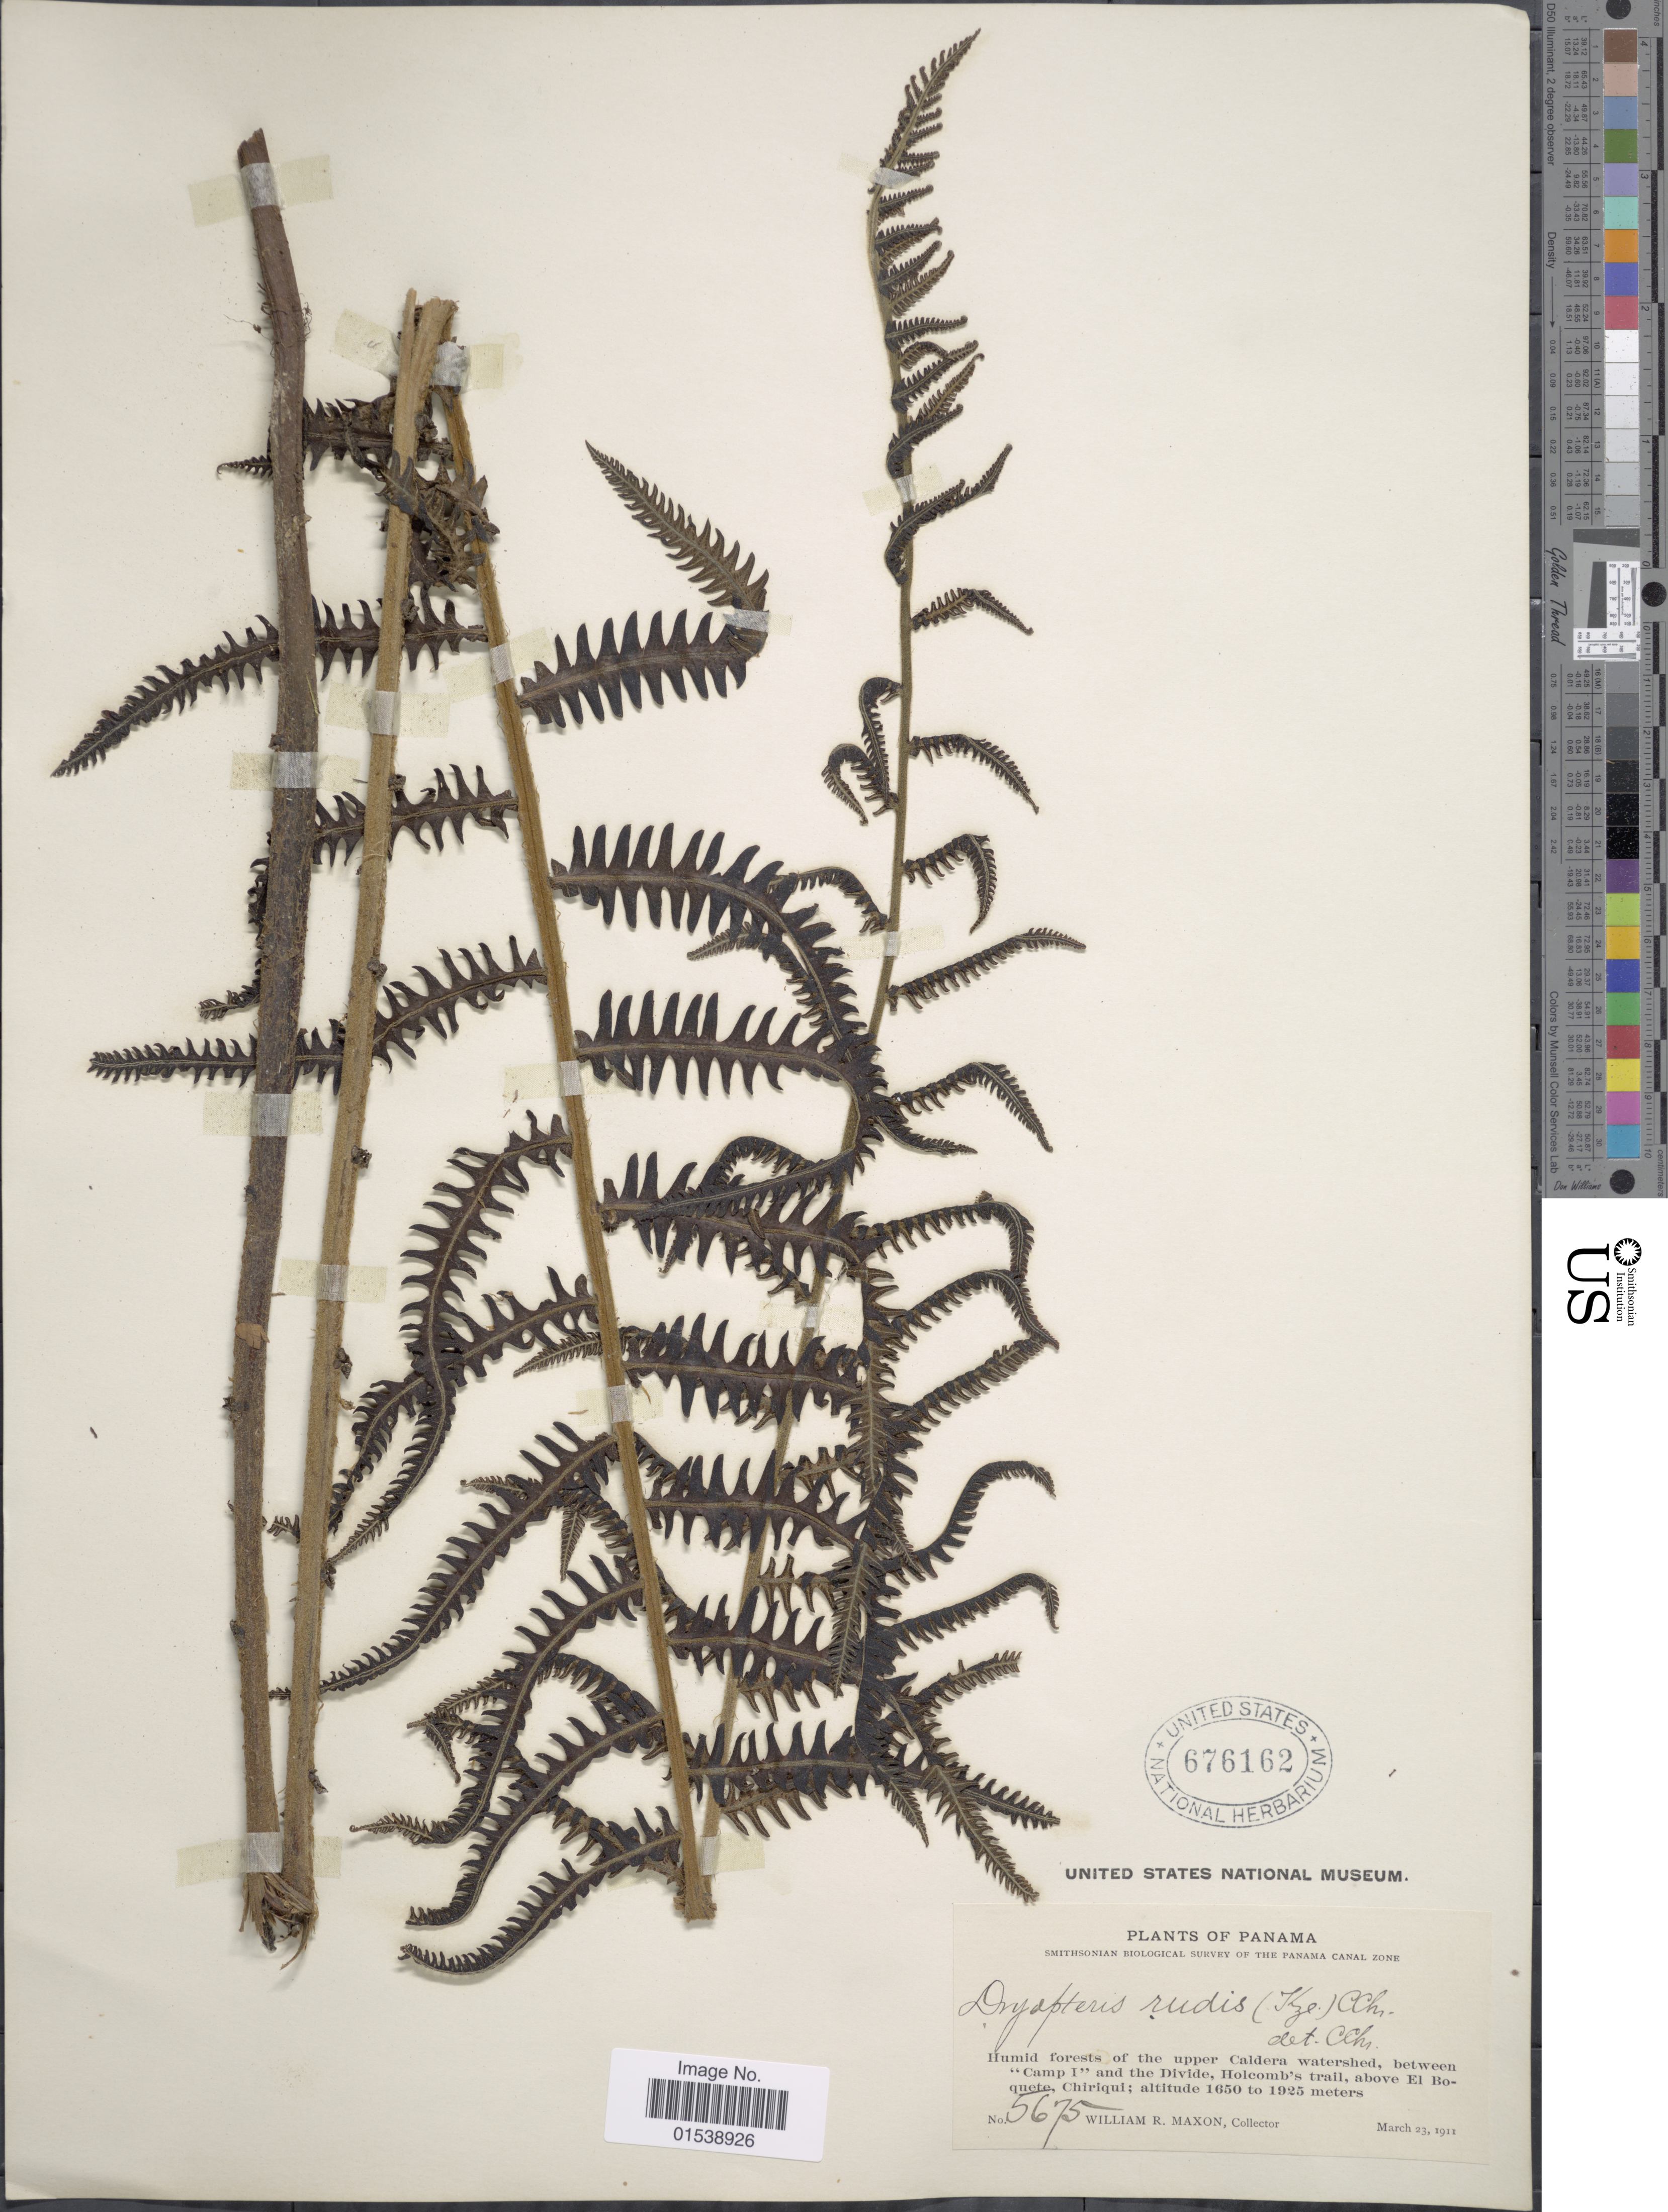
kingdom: Plantae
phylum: Tracheophyta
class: Polypodiopsida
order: Polypodiales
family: Thelypteridaceae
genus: Amauropelta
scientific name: Amauropelta rudis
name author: (Kunze) Pic. Serm.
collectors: W. R. Maxon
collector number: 5675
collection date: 1911-03-23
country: Panama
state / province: Chiriqui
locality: Humid forests of the upper Caldera watershed, between Camp 1 and the Divide, Holcomb's trail, above El Boquete, Chiriqui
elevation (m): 1650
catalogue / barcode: US 676162